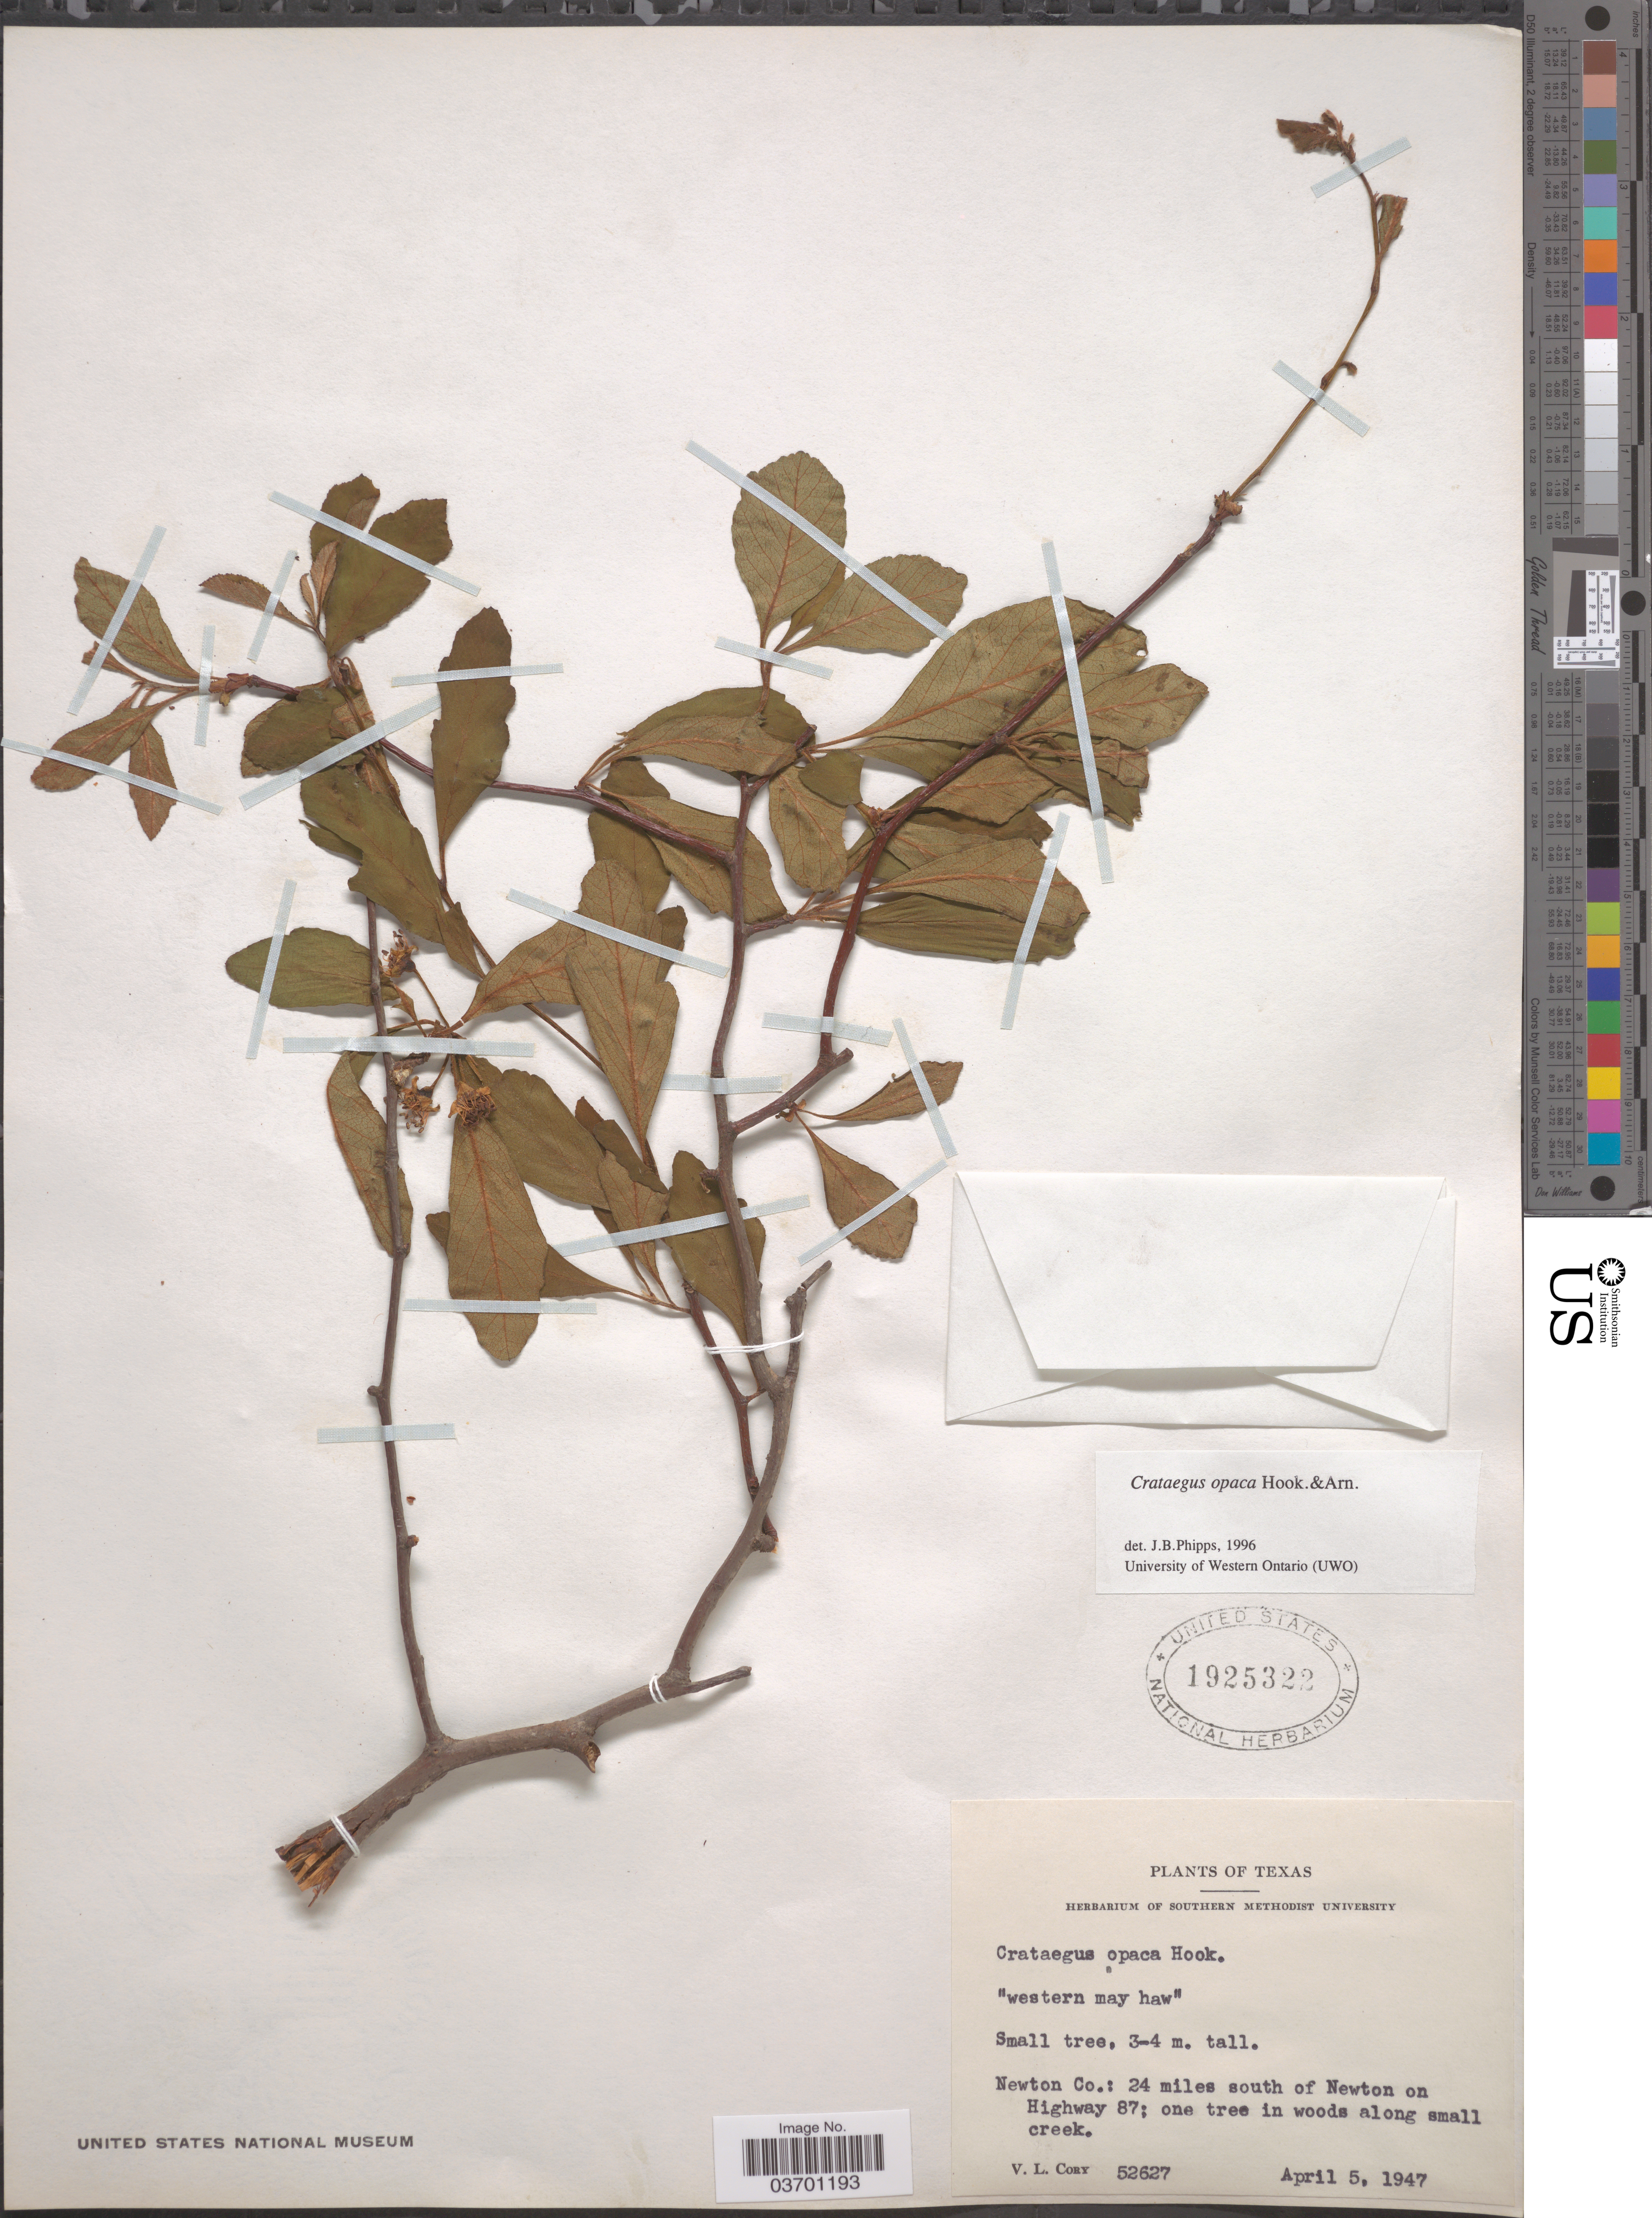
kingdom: Plantae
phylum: Tracheophyta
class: Magnoliopsida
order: Rosales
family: Rosaceae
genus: Crataegus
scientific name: Crataegus opaca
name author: Hook. & Arn.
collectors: V. Cory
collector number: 52627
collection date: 1947-04-05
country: United States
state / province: Texas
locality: Newton Co.: 24 miles south of Newton on Highway 87.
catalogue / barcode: US 1925322